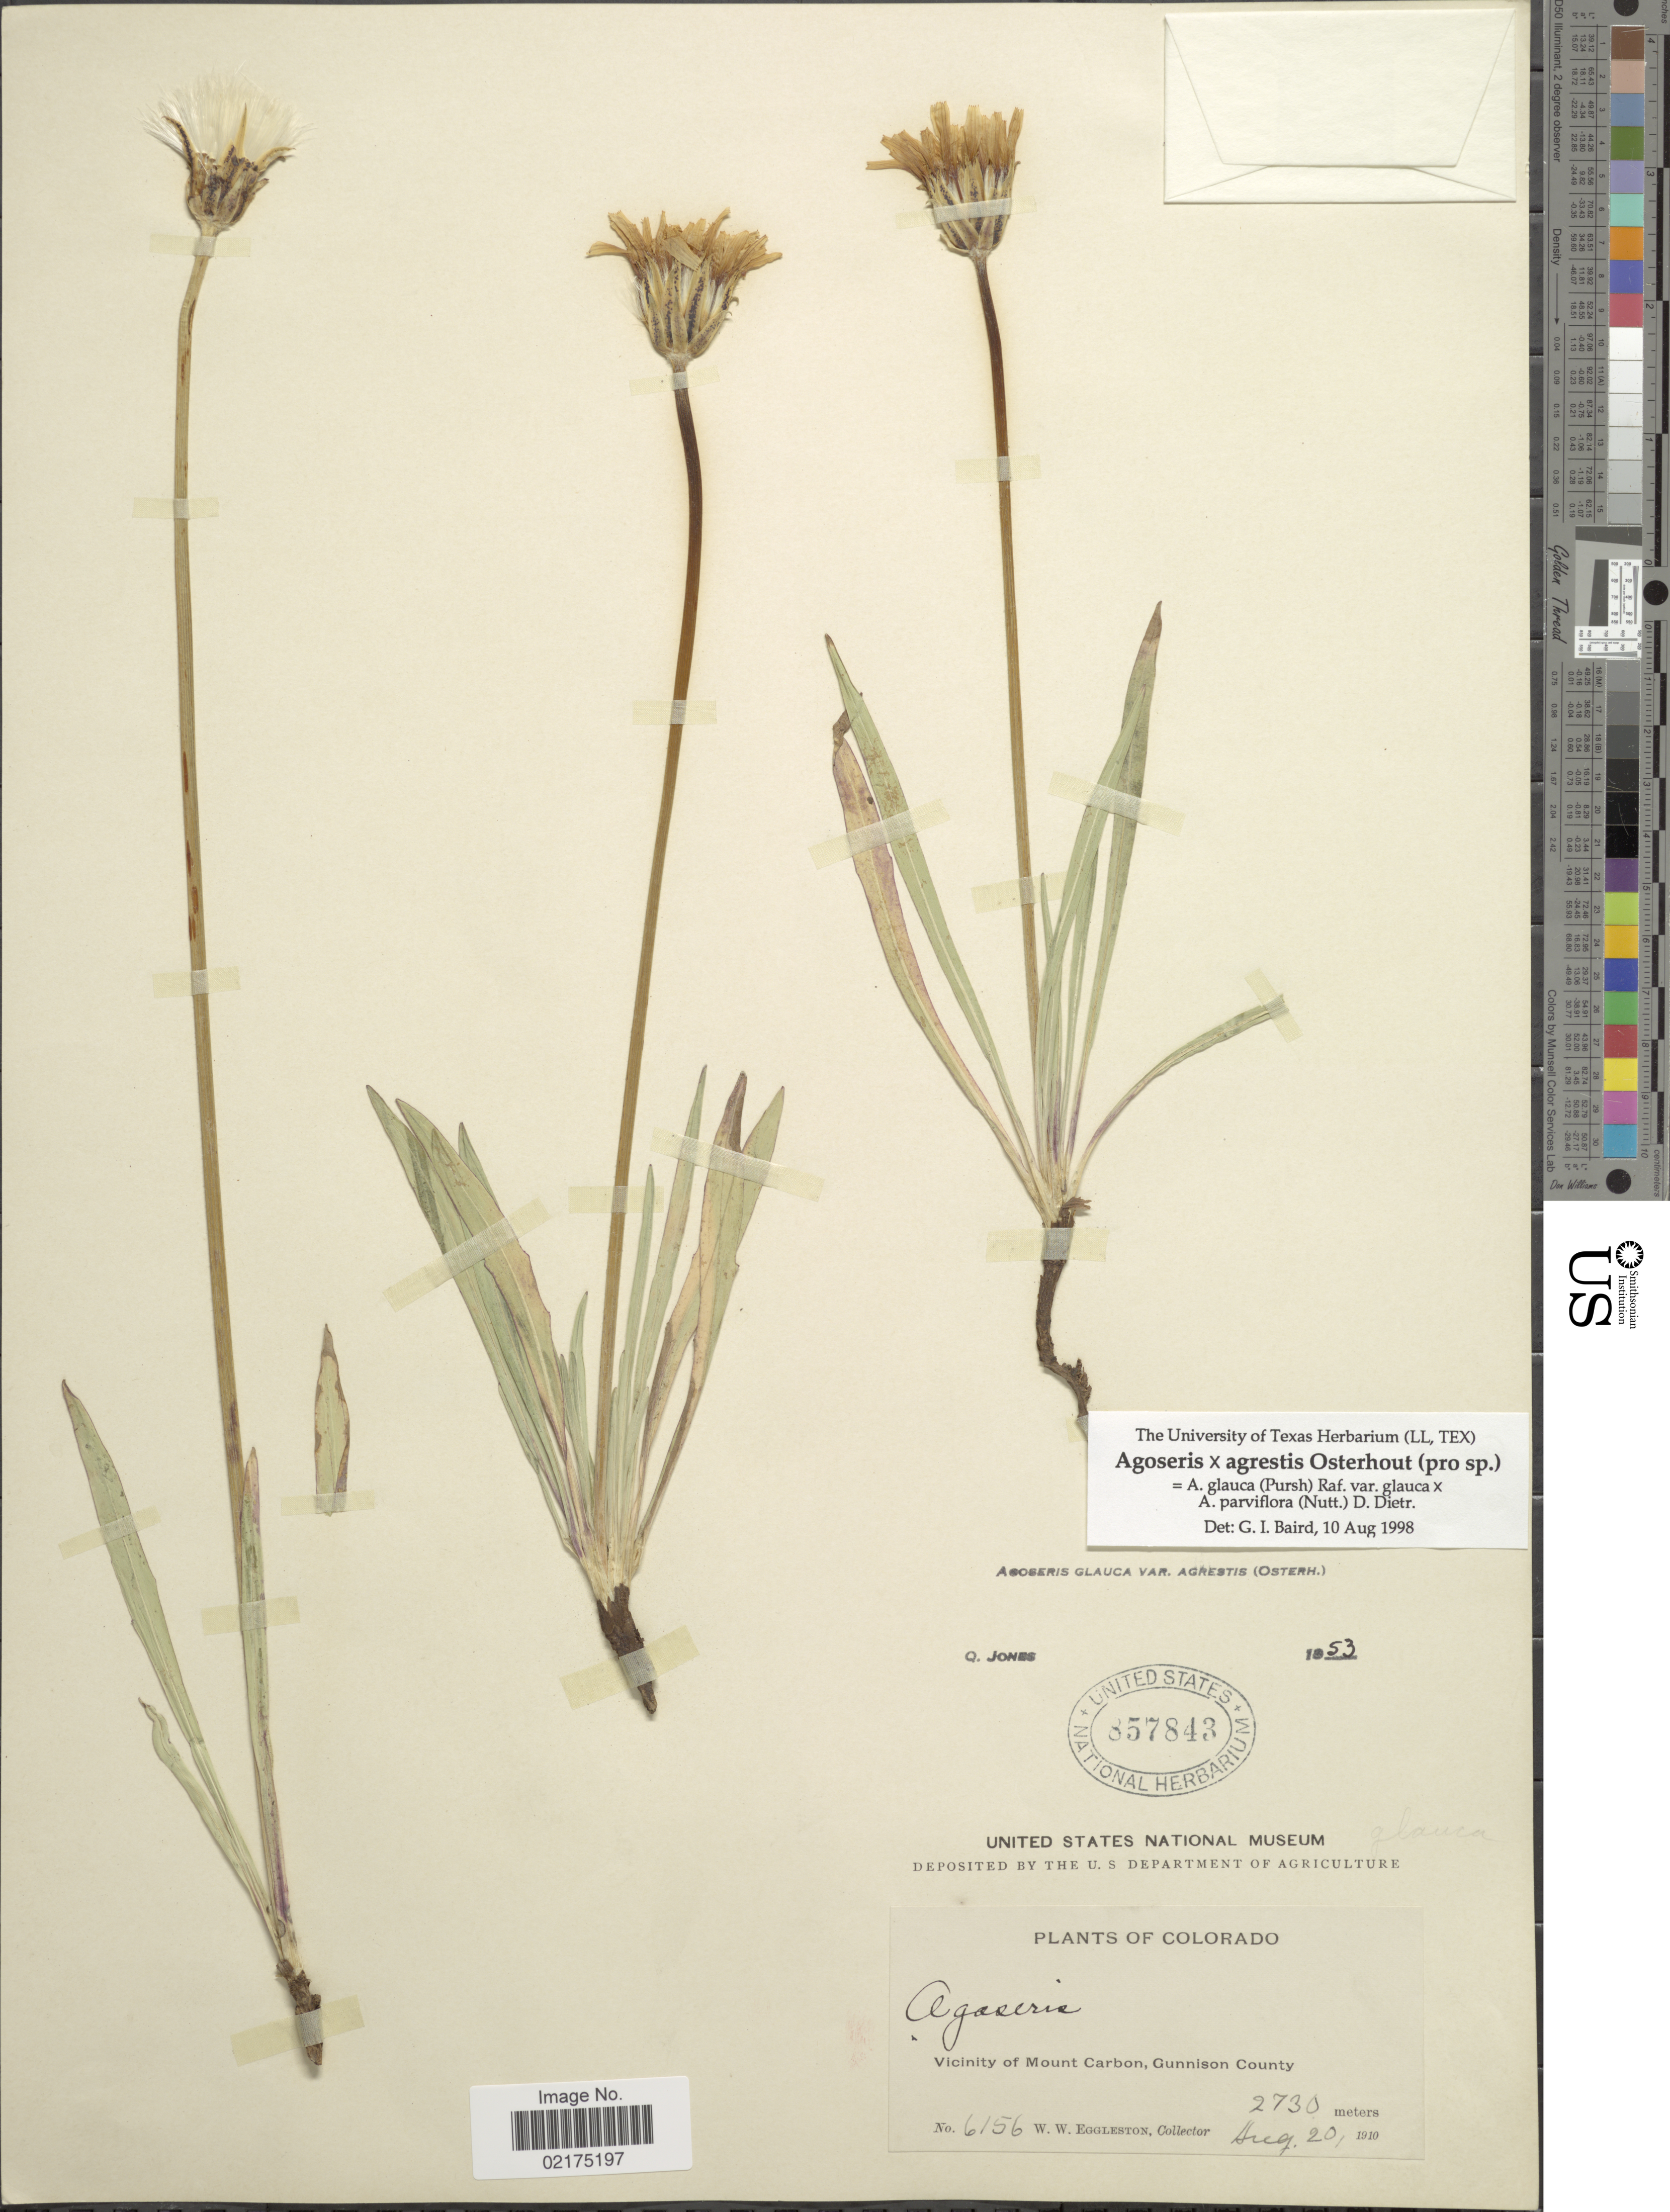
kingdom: Plantae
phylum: Tracheophyta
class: Magnoliopsida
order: Asterales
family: Asteraceae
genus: Agoseris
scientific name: Agoseris agrestis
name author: Osterh.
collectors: W. W. Eggleston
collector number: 6156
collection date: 1910-08-20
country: United States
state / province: Colorado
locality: Vicinity of Mount Carbon, Gunnison County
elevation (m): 2730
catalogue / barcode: US 857843